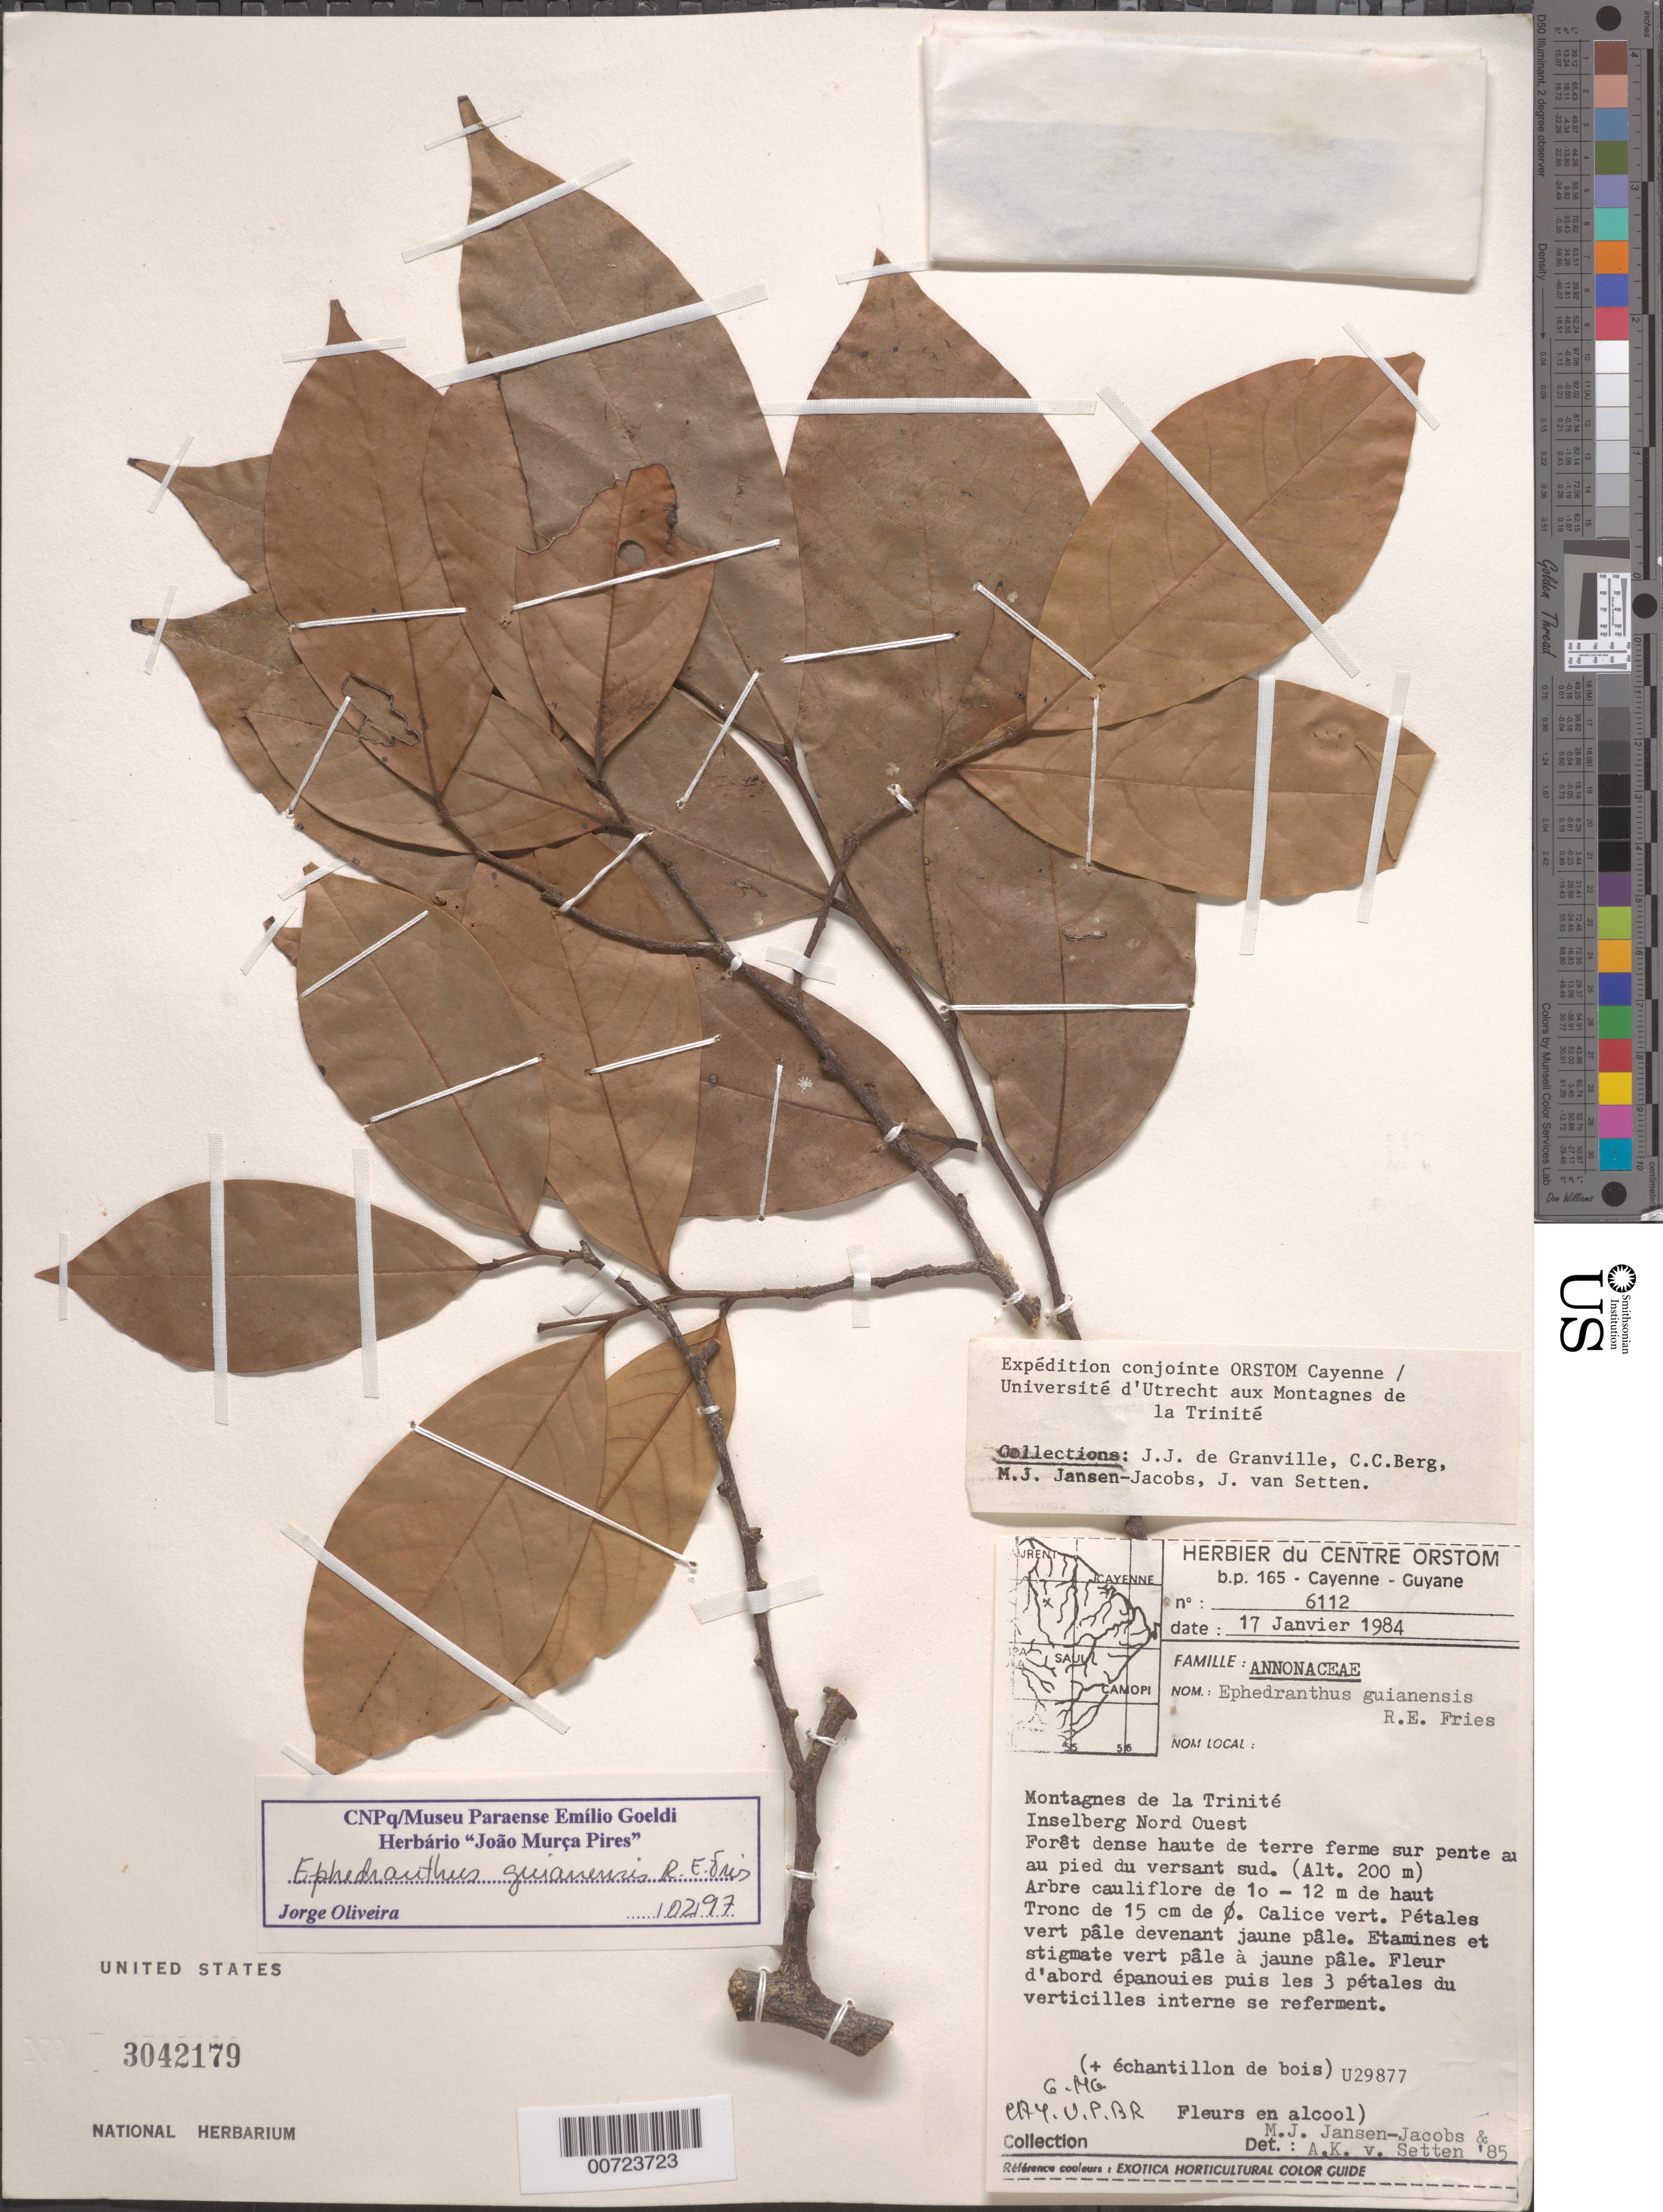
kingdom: Plantae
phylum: Tracheophyta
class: Magnoliopsida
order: Magnoliales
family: Annonaceae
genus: Ephedranthus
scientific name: Ephedranthus guianensis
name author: R.E. Fr.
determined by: Oliveira, J.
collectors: J.-J. de Granville, C. C. Berg, M. J. Jansen-Jacobs & J. van Setten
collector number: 6112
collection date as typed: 17-Jan-84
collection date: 1984-01-17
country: French Guiana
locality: Montagnes de la Trinité, inselberg NW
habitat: Forêt dense haute de terre ferme sur pente au pied du versant sud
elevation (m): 200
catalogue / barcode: US 3042179